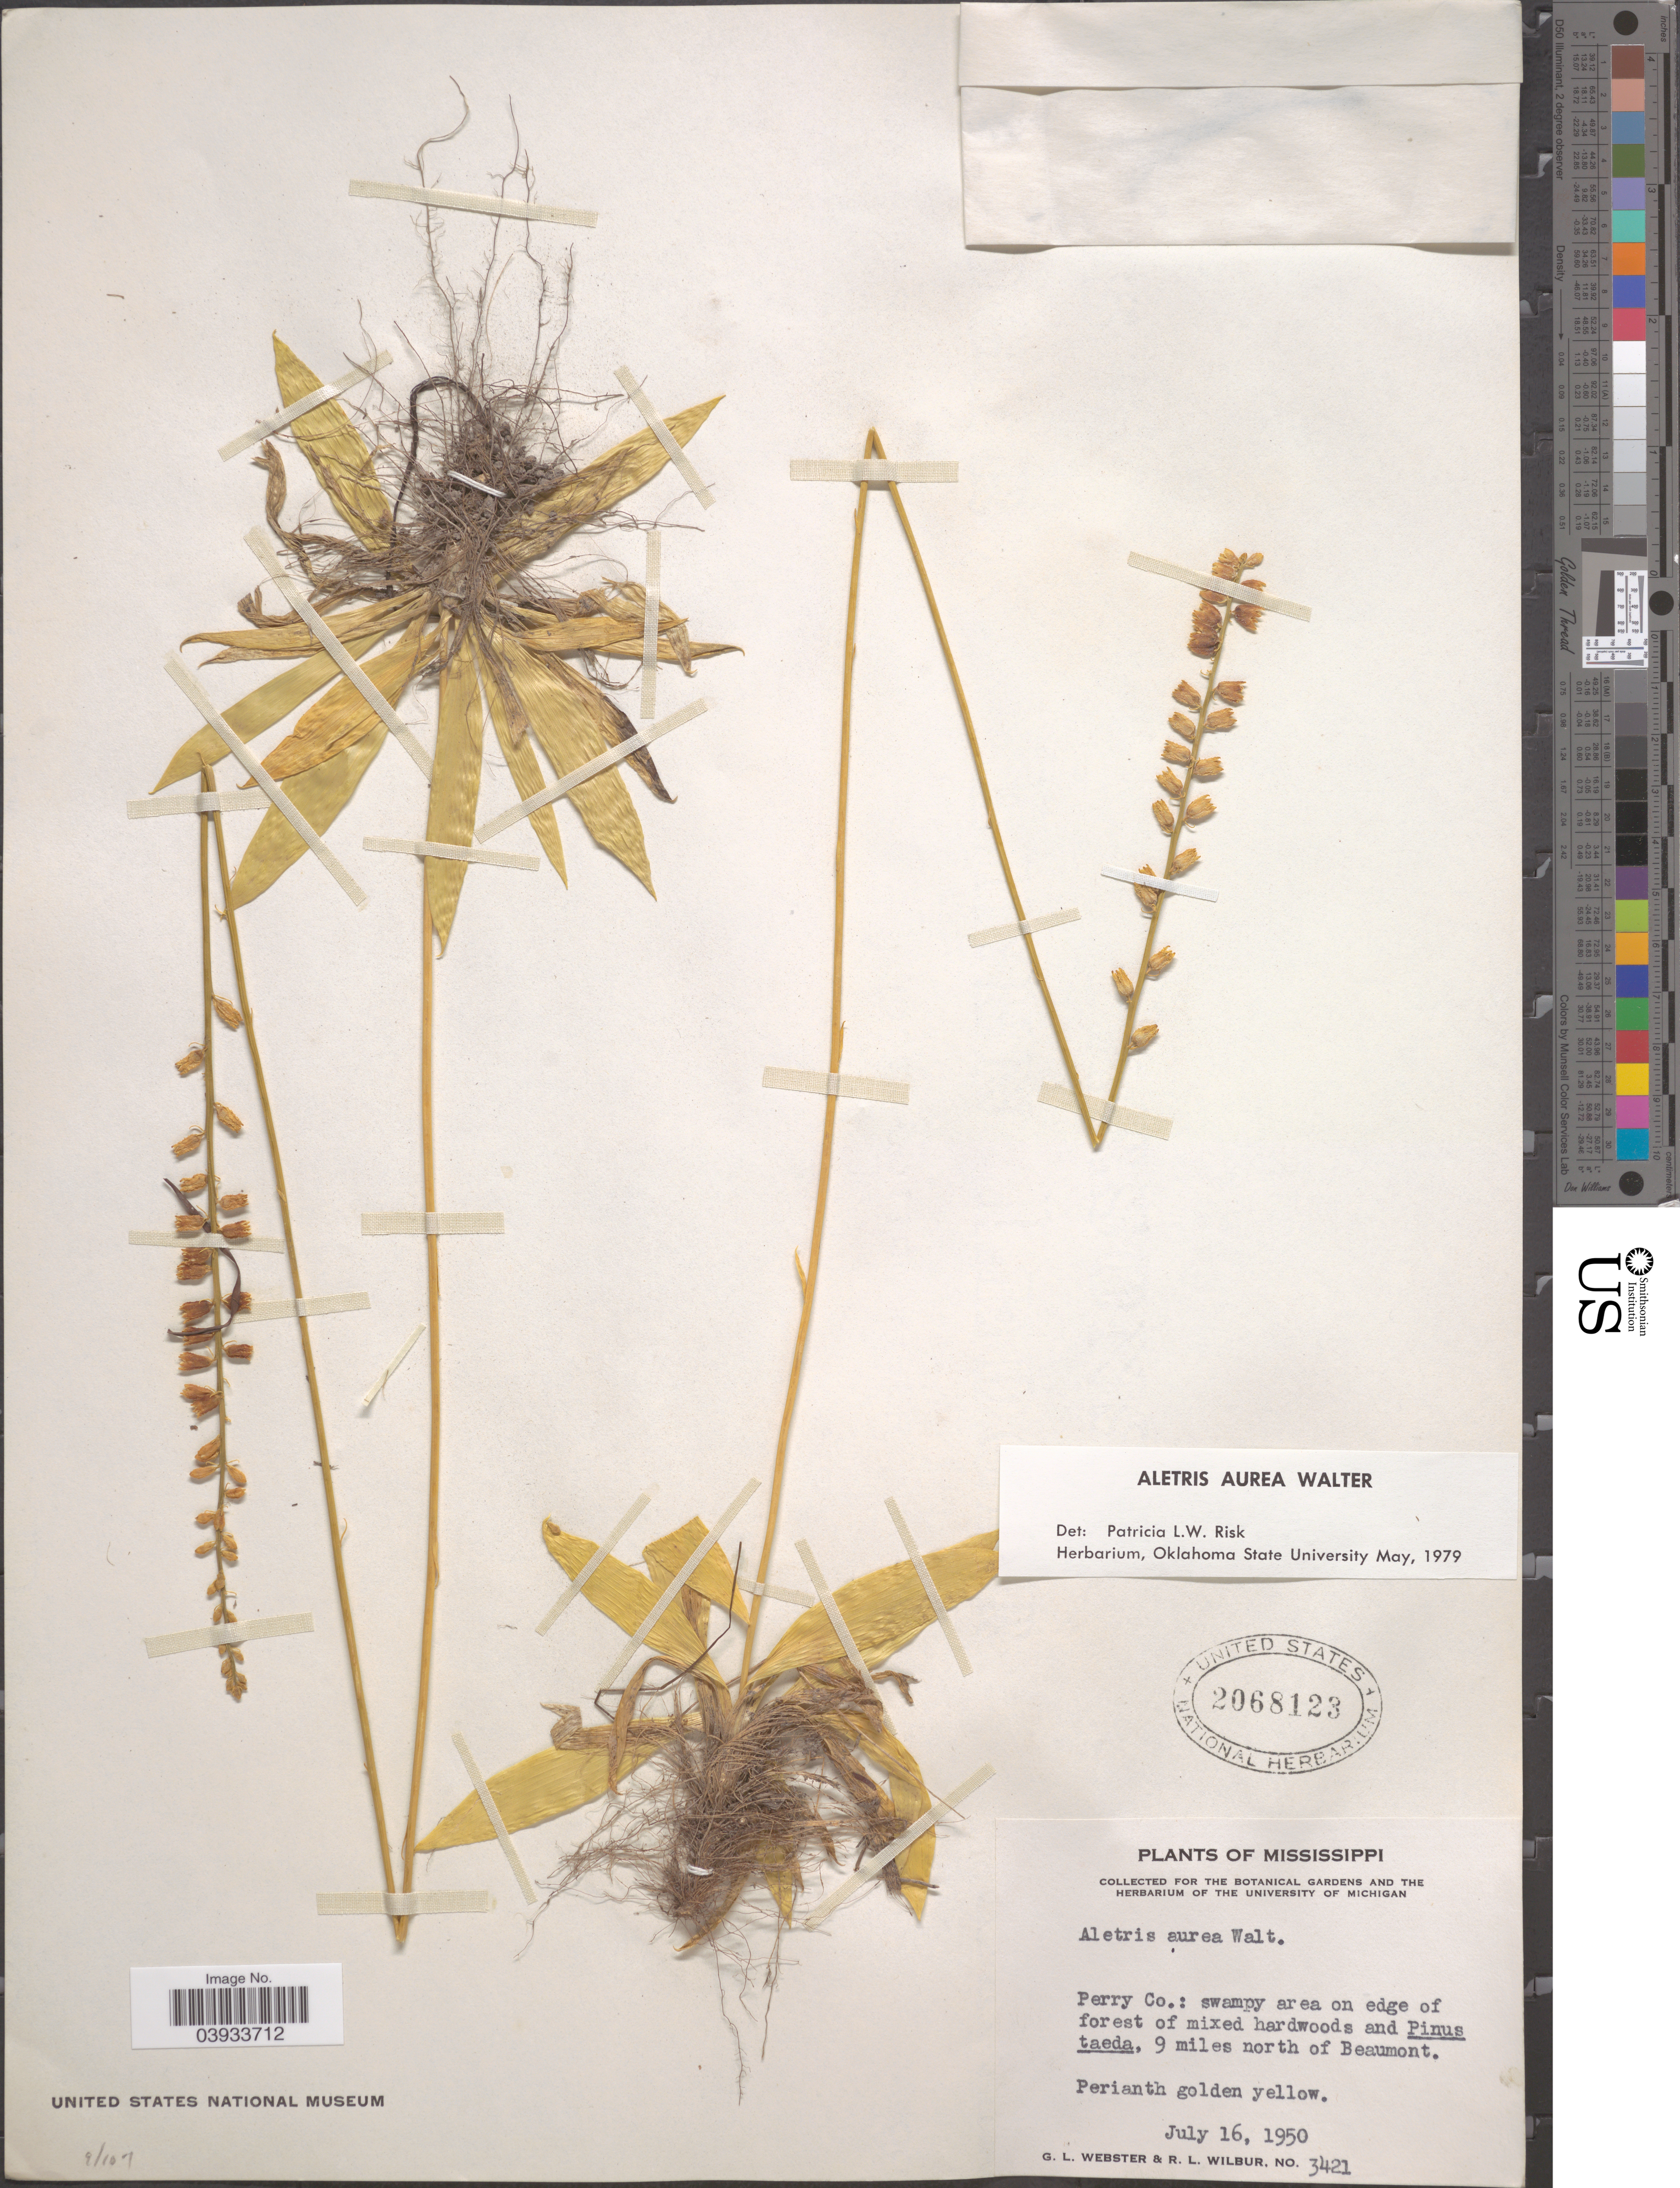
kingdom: Plantae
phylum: Tracheophyta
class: Liliopsida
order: Dioscoreales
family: Nartheciaceae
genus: Aletris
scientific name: Aletris aurea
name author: Walter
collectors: G. L. Webster & R. L. Wilbur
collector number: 3421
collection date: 1950-07-16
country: United States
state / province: Mississippi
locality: Perry Co. 9 miles north of Beaumont.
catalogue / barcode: US 2068123